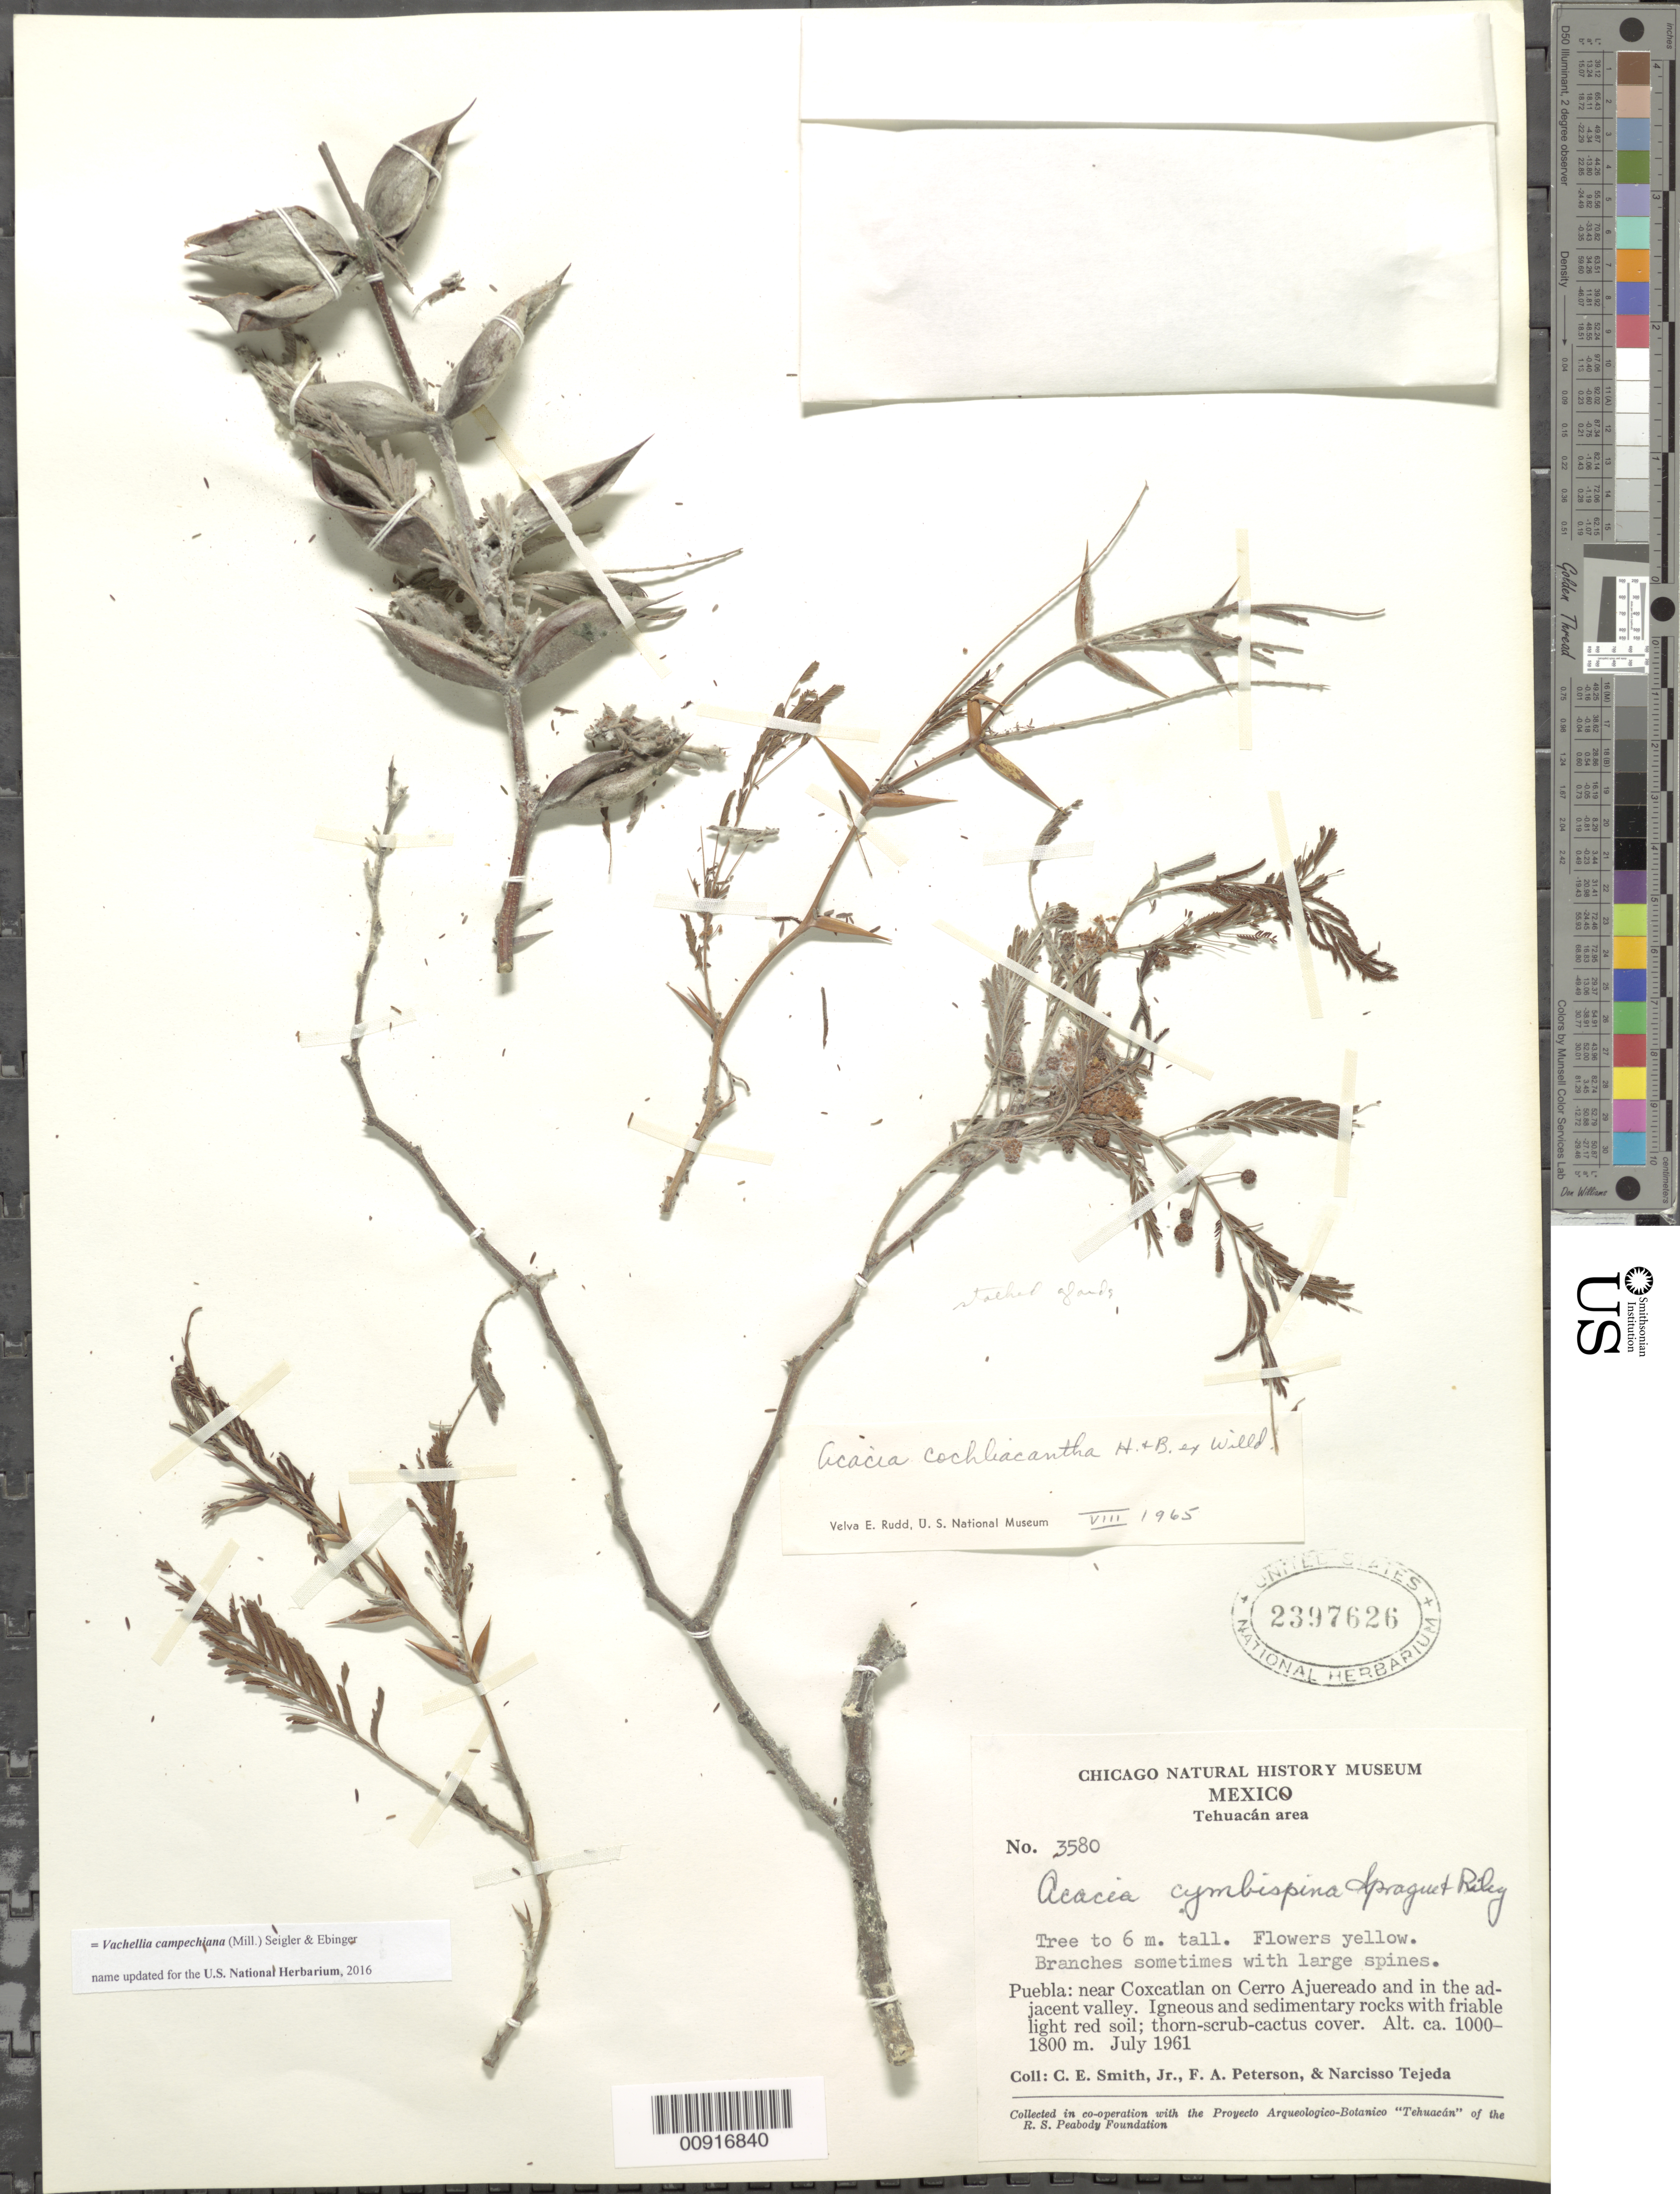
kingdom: Plantae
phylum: Tracheophyta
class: Magnoliopsida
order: Fabales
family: Fabaceae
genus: Vachellia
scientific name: Vachellia campechiana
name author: (Mill.) Seigler & Ebinger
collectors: C. E. Smith Jr., F. A. Peterson & N. Tejeda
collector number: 3580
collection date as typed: Jul 1961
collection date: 1961-07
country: Mexico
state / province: Puebla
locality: Puebla: near Coxcatlan on Cerro Ajuereado and in the adjacent valley.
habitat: Igneous and sedimentary rocks with friable light red soil; thorn-scrub-cactus cover.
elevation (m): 1800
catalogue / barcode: US 2397626